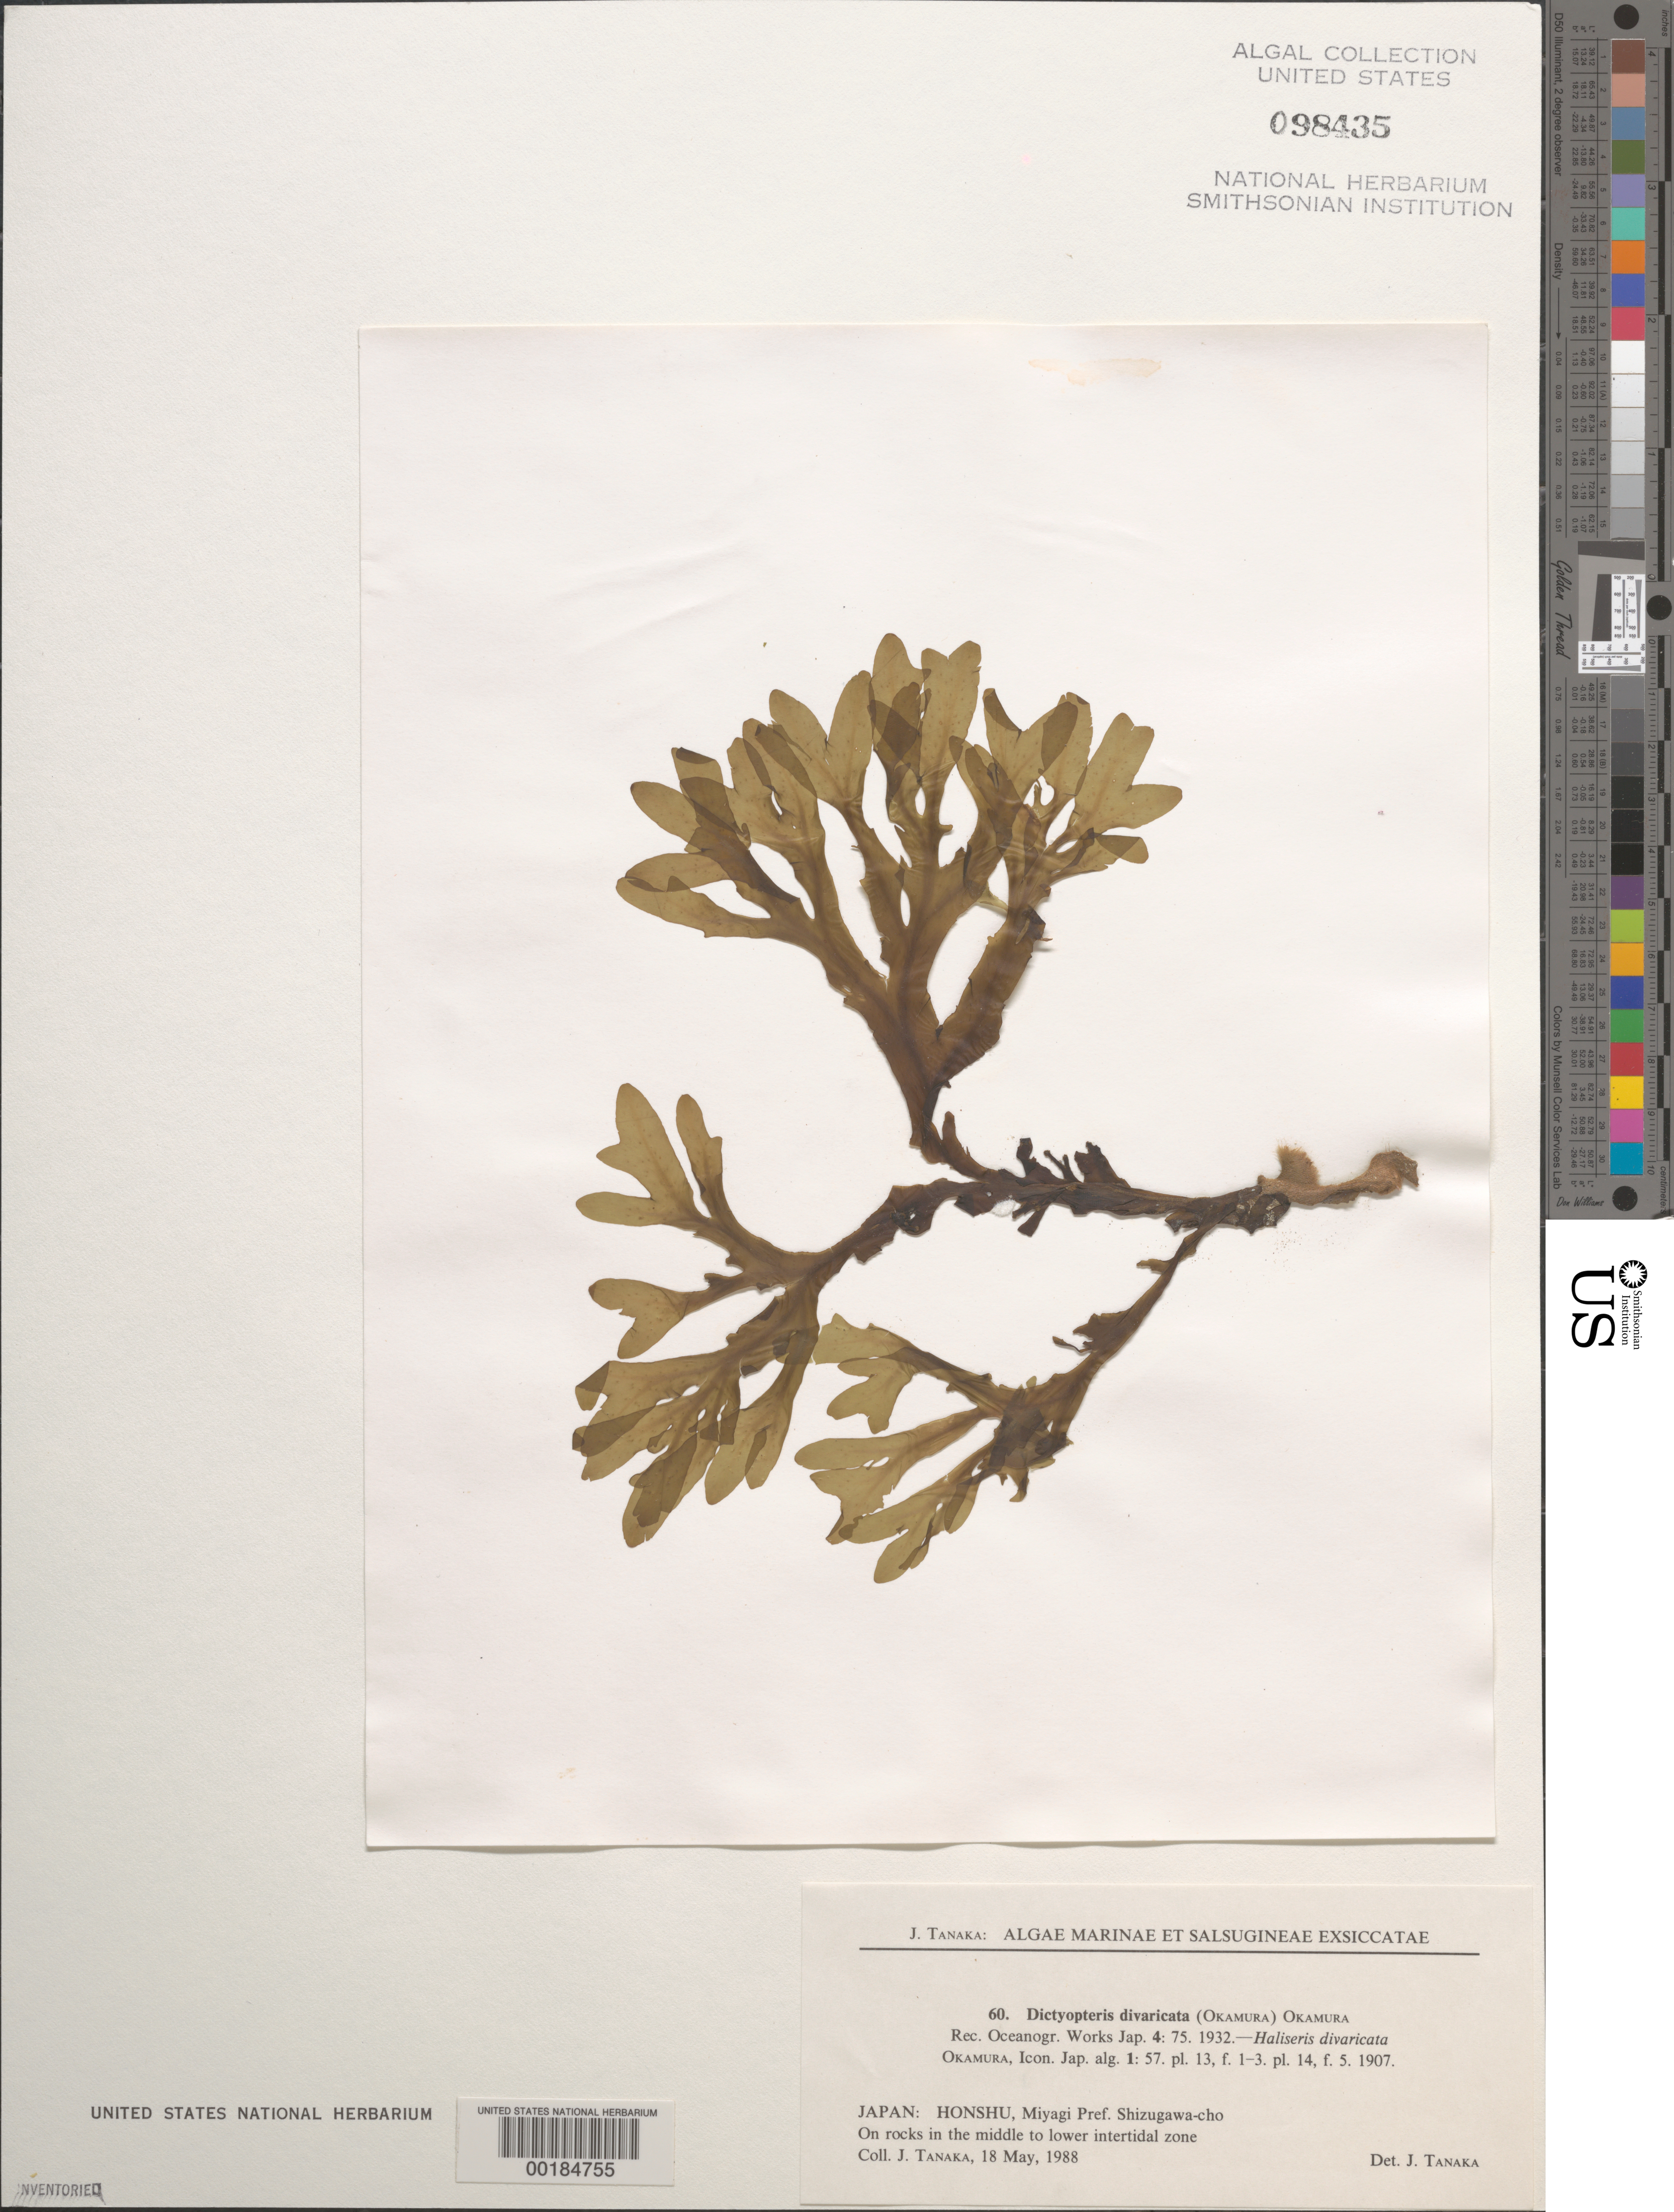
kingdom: Chromista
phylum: Ochrophyta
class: Phaeophyceae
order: Dictyotales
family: Dictyotaceae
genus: Dictyopteris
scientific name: Dictyopteris divaricata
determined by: Tanaka, J.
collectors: J. Tanaka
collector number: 60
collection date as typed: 18 May 1988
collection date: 1988-05-18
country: Japan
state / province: Miyagi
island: Honshu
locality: Shizugawa-cho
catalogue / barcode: US 98435